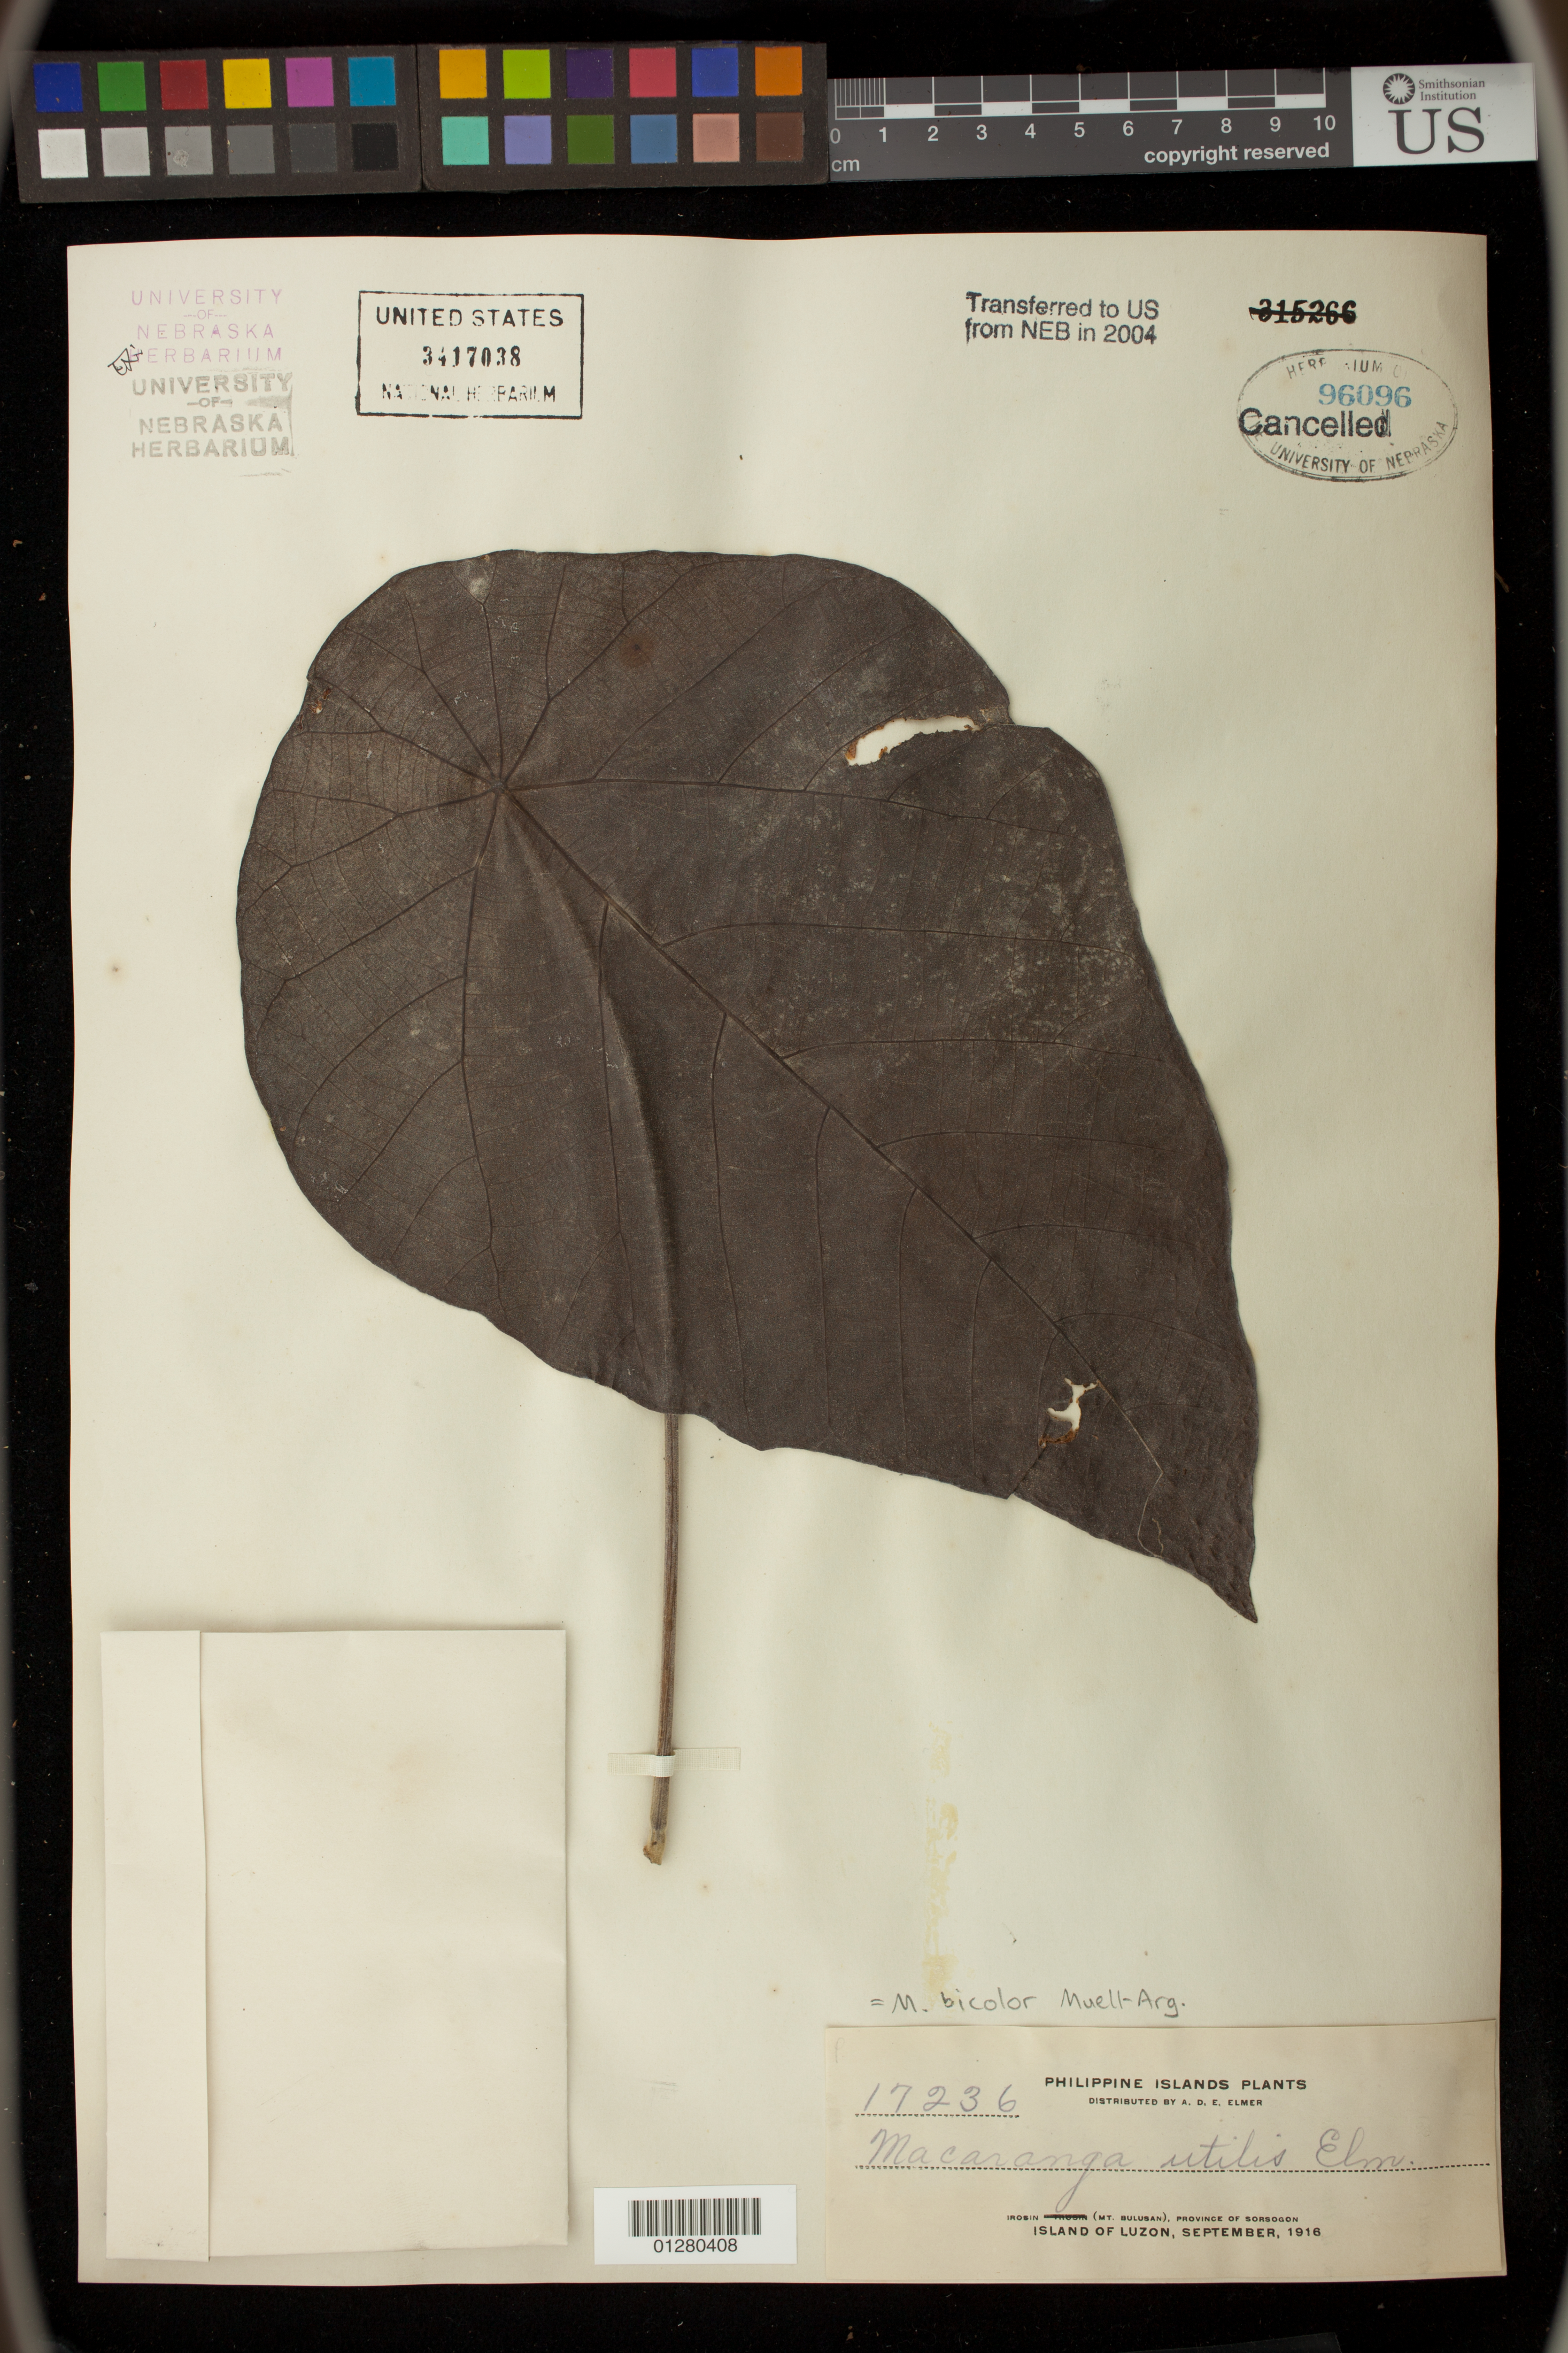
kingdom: Plantae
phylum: Tracheophyta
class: Magnoliopsida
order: Malpighiales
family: Euphorbiaceae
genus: Macaranga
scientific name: Macaranga bicolor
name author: Müll. Arg.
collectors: A. D. E. Elmer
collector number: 17236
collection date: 1916-09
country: Philippines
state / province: Bicol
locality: Sorsogon, Irosin (Mt. bulusan)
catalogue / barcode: US 3417038